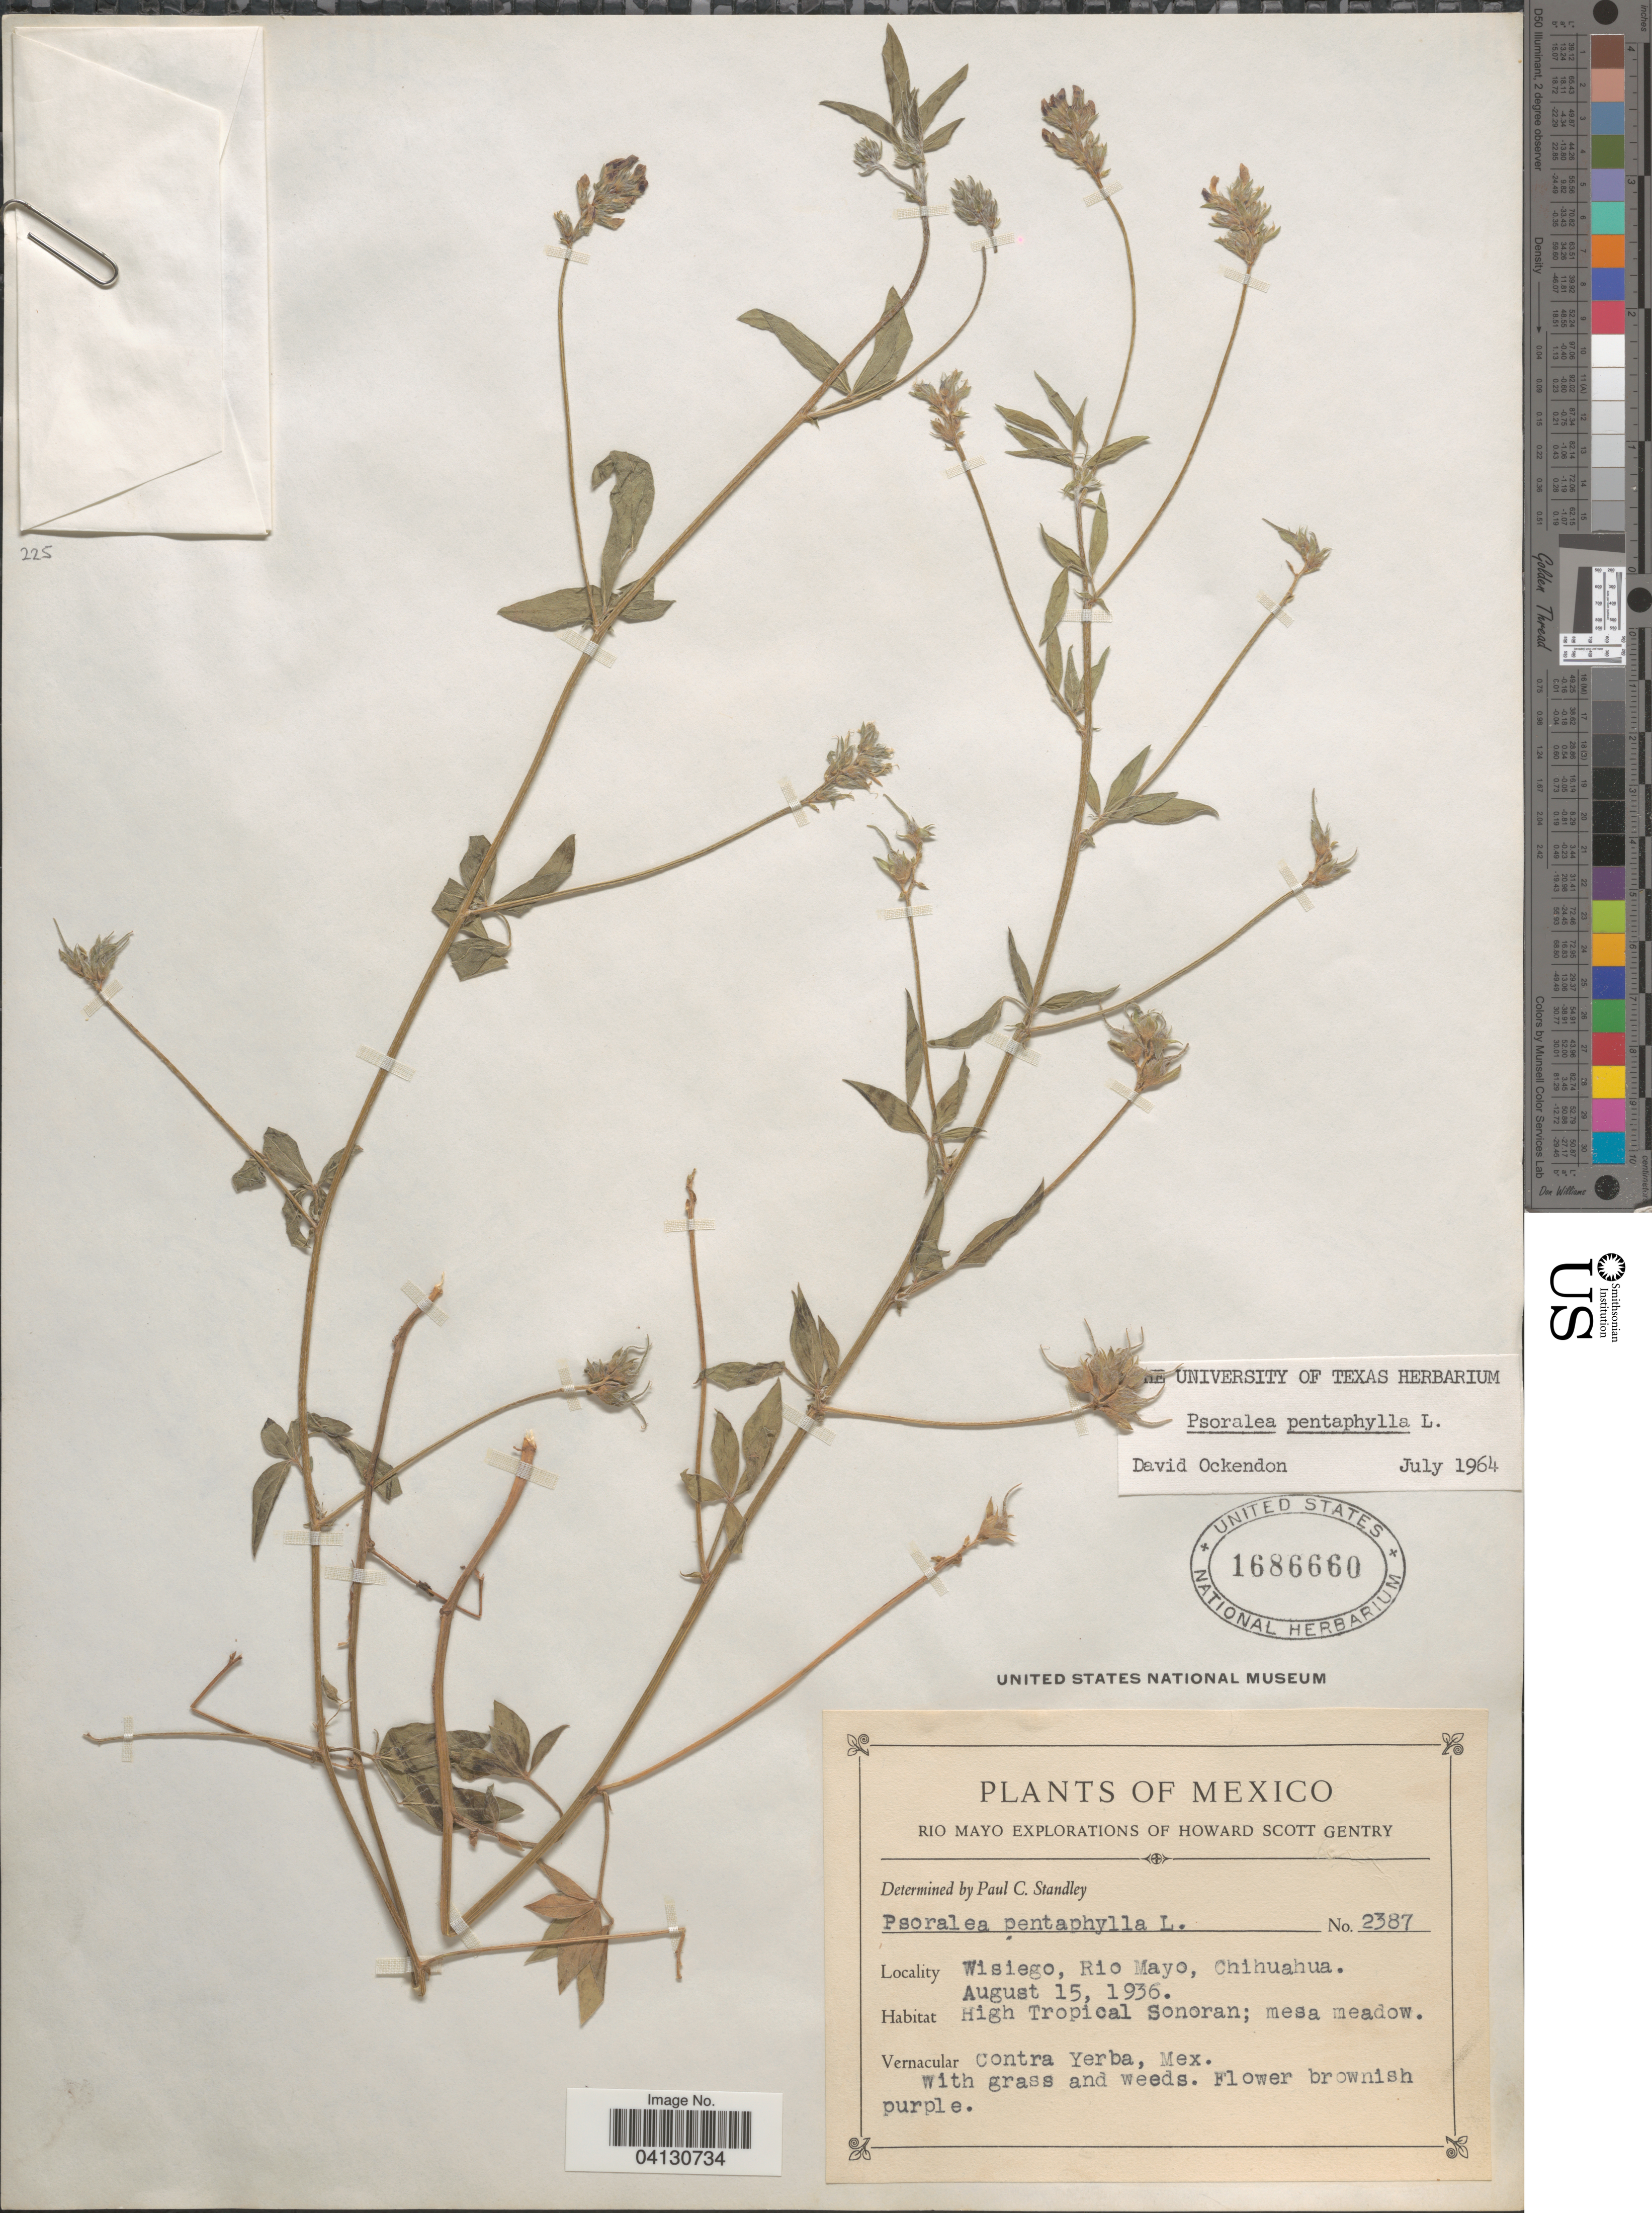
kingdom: Plantae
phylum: Tracheophyta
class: Magnoliopsida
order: Fabales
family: Fabaceae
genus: Pediomelum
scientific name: Pediomelum palmeri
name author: (Ockendon) J.W. Grimes ex Gandhi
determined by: Strong, Mark T., (BOT), Smithsonian Institution - National Museum of Natural History (UNITED STATES)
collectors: H. S. Gentry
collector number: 2387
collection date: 1936-08-15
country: Mexico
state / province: Chihuahua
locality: Rio Mayo Explorations. Wisiego, Rio Mayo. High Tropical Sonoran. Contra Yerba.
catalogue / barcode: US 1686660